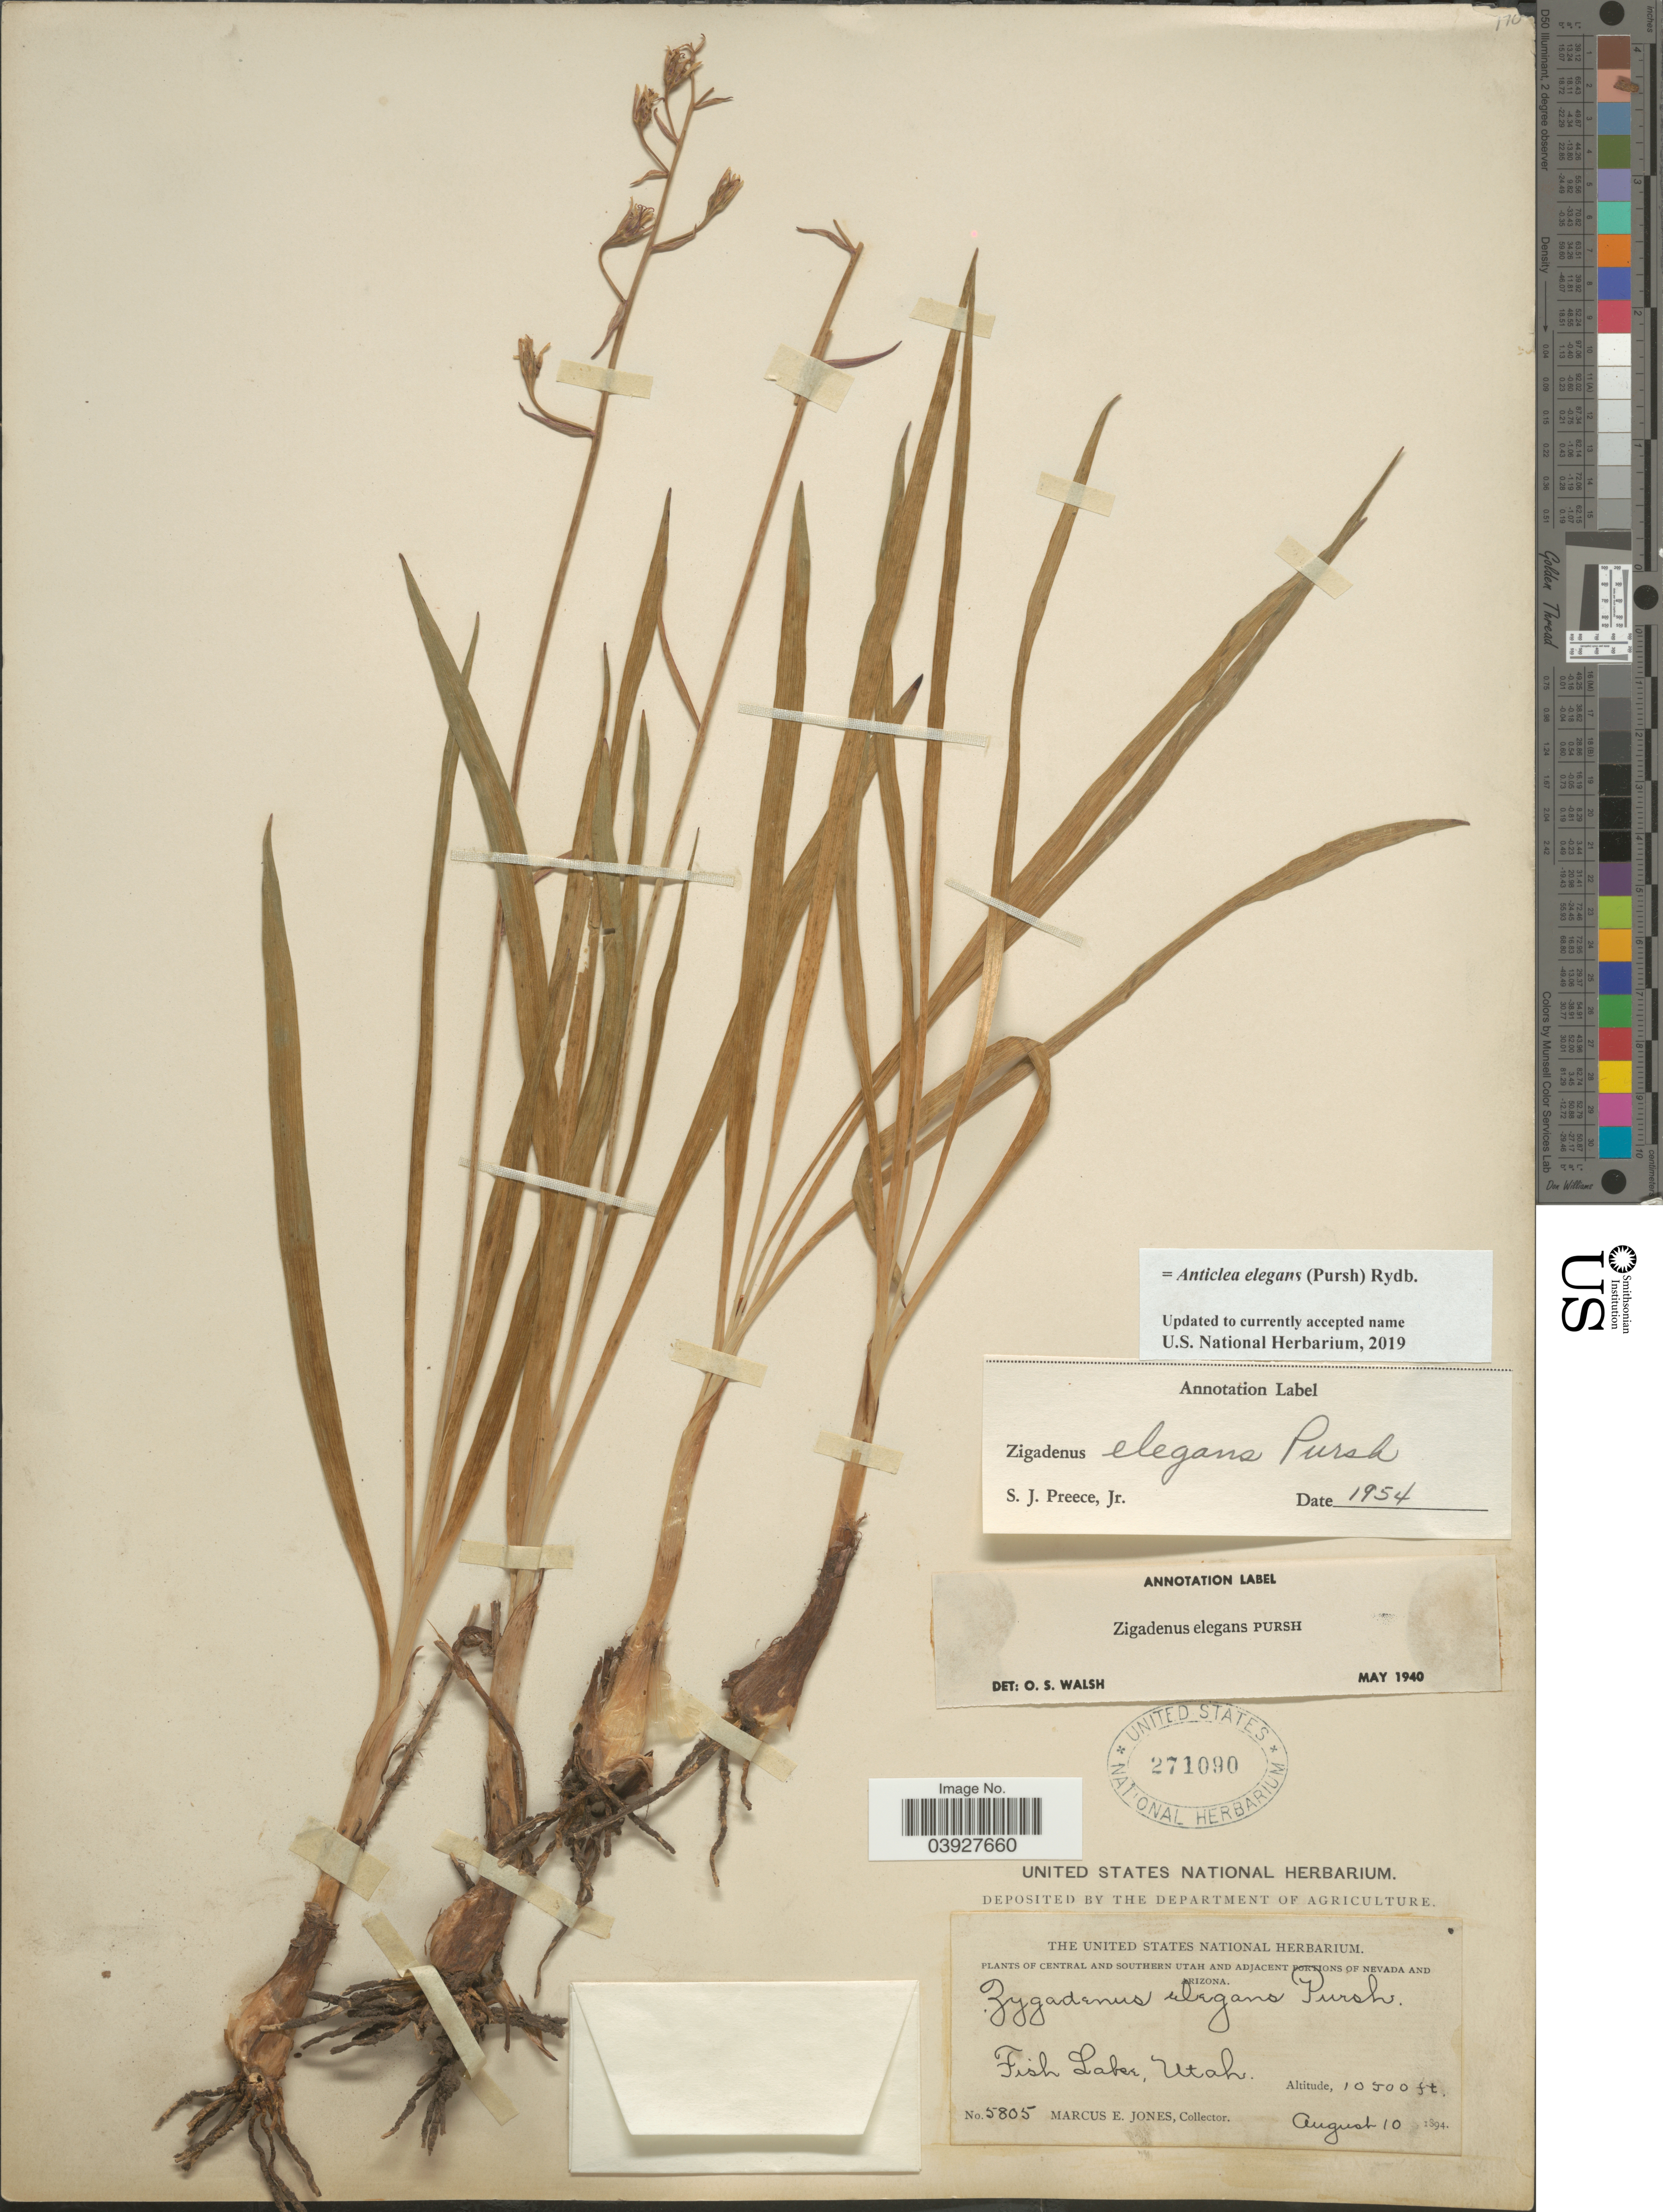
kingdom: Plantae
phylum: Tracheophyta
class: Liliopsida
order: Liliales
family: Melanthiaceae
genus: Anticlea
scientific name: Anticlea elegans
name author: (Pursh) Rydb.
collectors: M. E. Jones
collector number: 5805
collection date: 1894-08-10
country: United States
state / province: Utah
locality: Central and Southern Utah. Fish Lake.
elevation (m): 3200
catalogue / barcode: US 271090